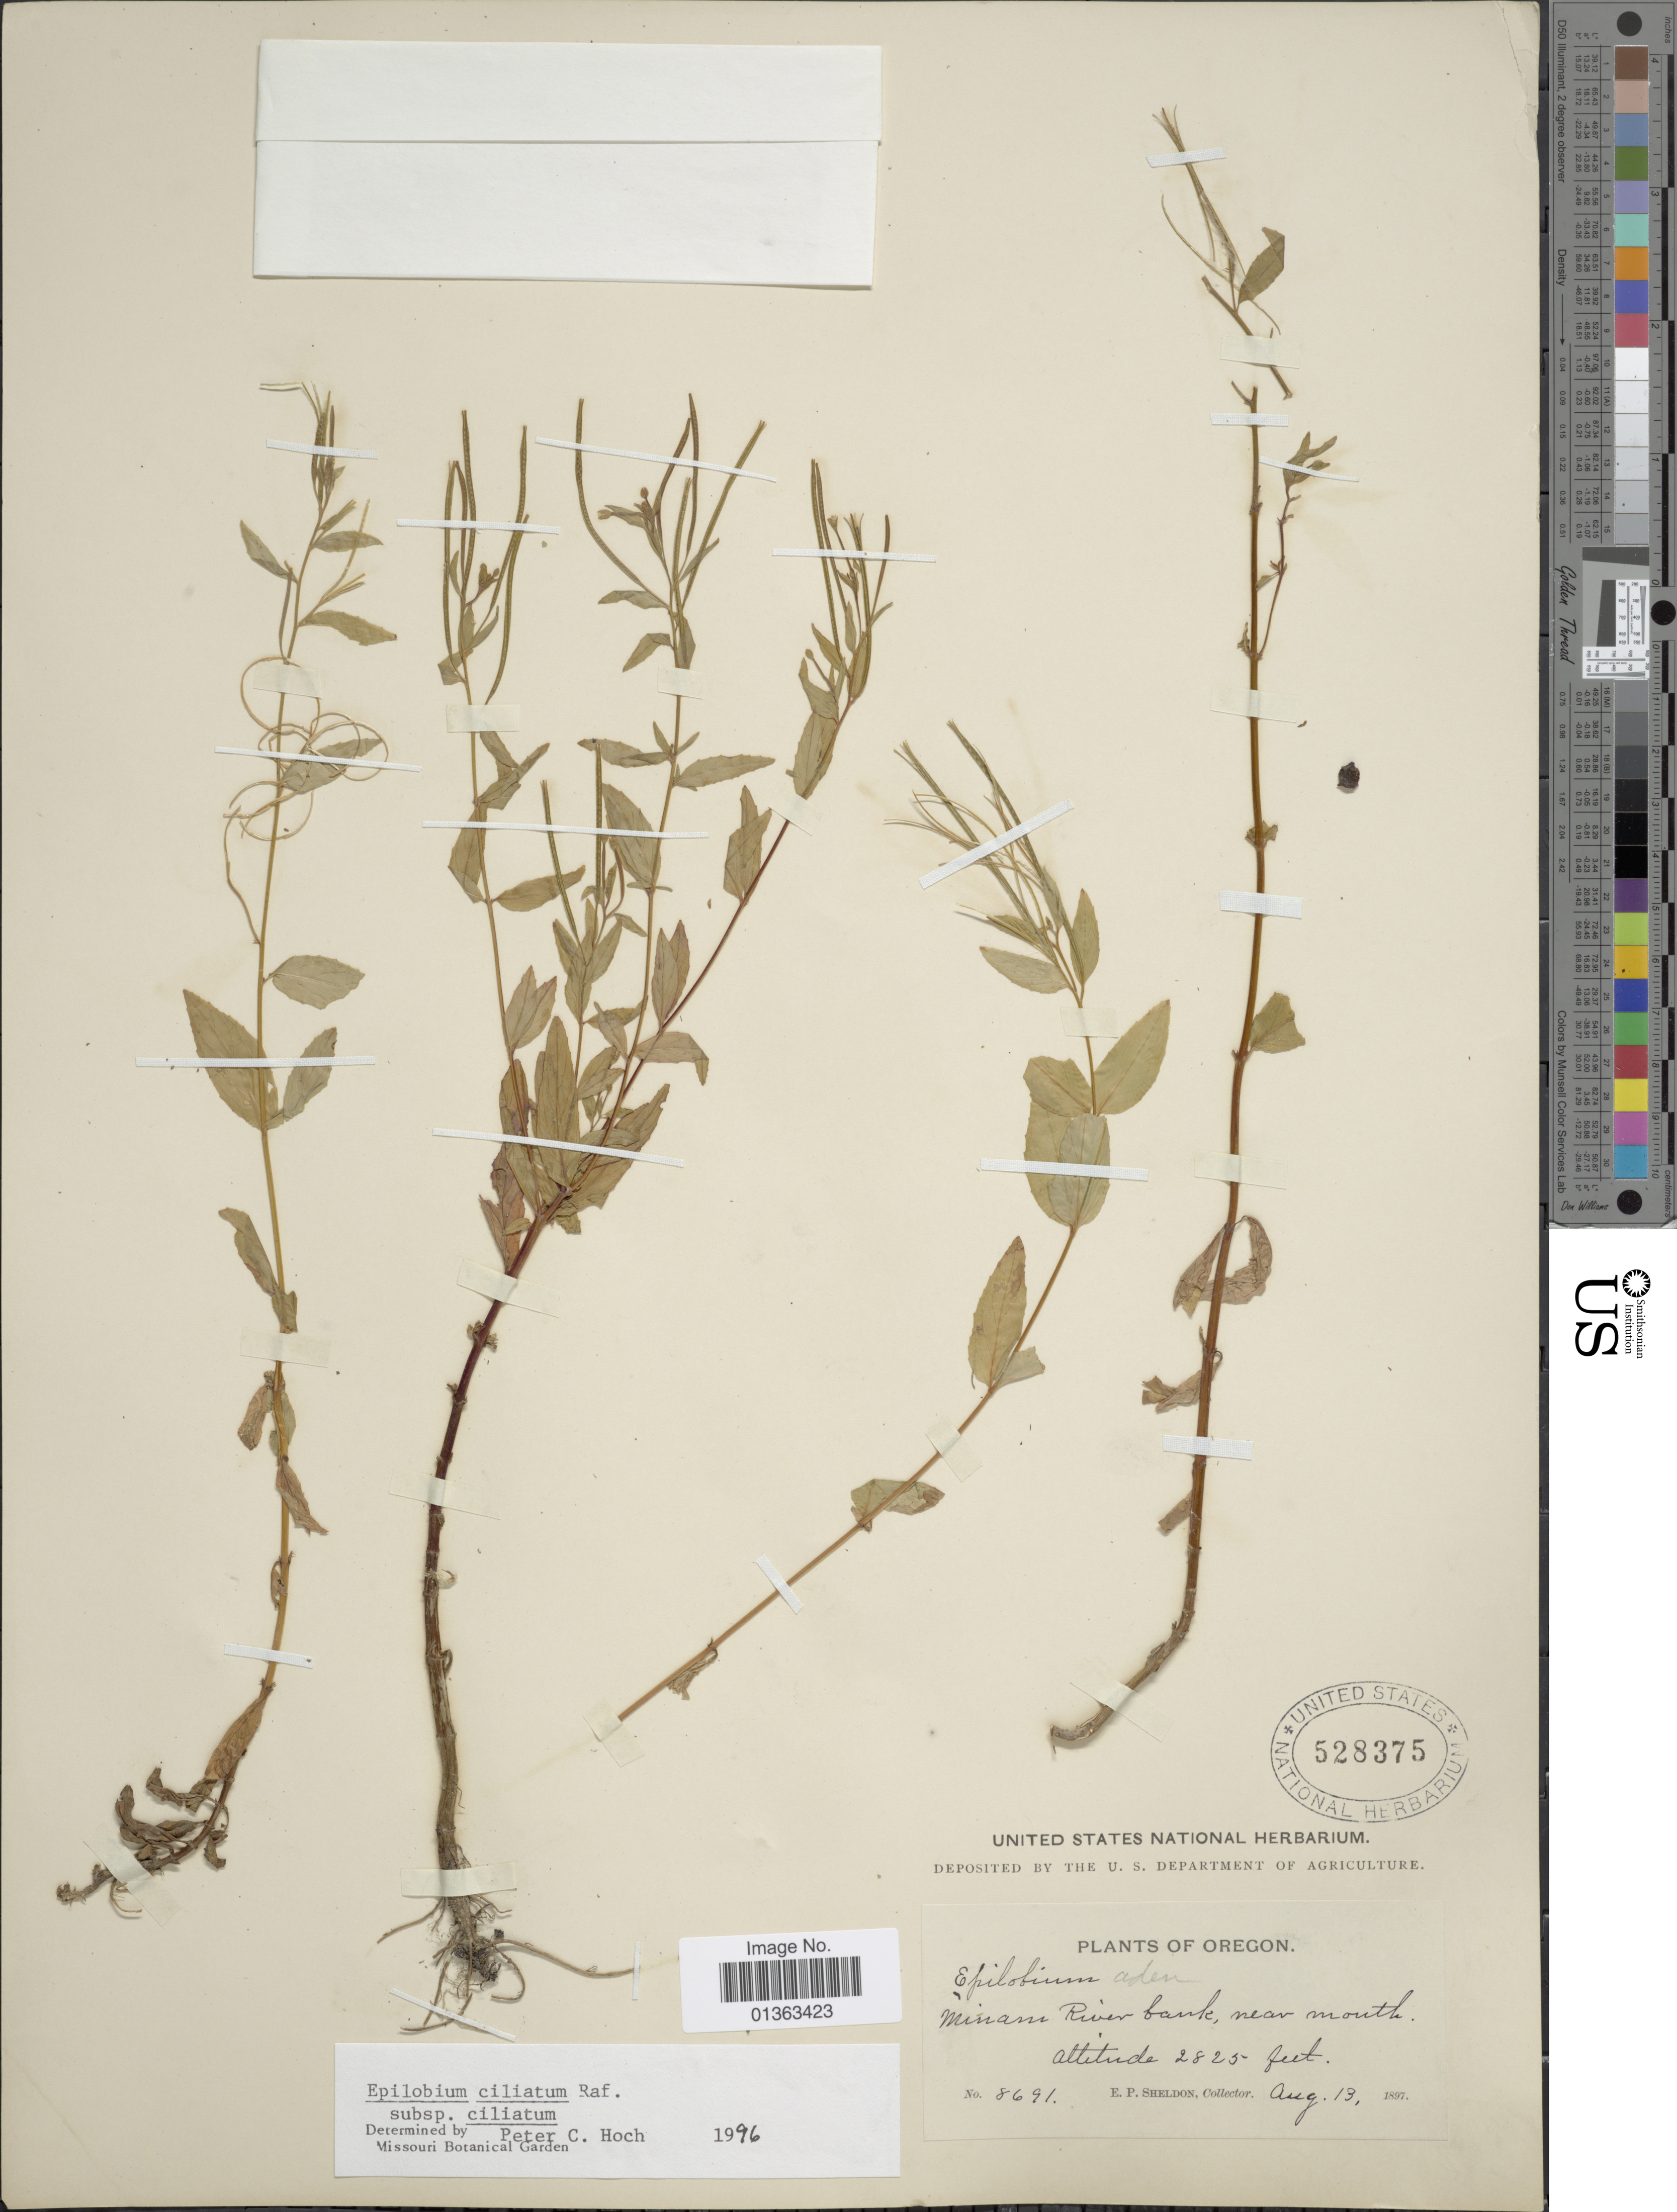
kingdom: Plantae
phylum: Tracheophyta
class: Magnoliopsida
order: Myrtales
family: Onagraceae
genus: Epilobium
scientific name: Epilobium ciliatum subsp. ciliatum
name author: Raf.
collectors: E. P. Sheldon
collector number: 8691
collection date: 1897-08-13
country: United States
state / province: Oregon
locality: Minam River bank, near mouth.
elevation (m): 861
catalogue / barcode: US 528375